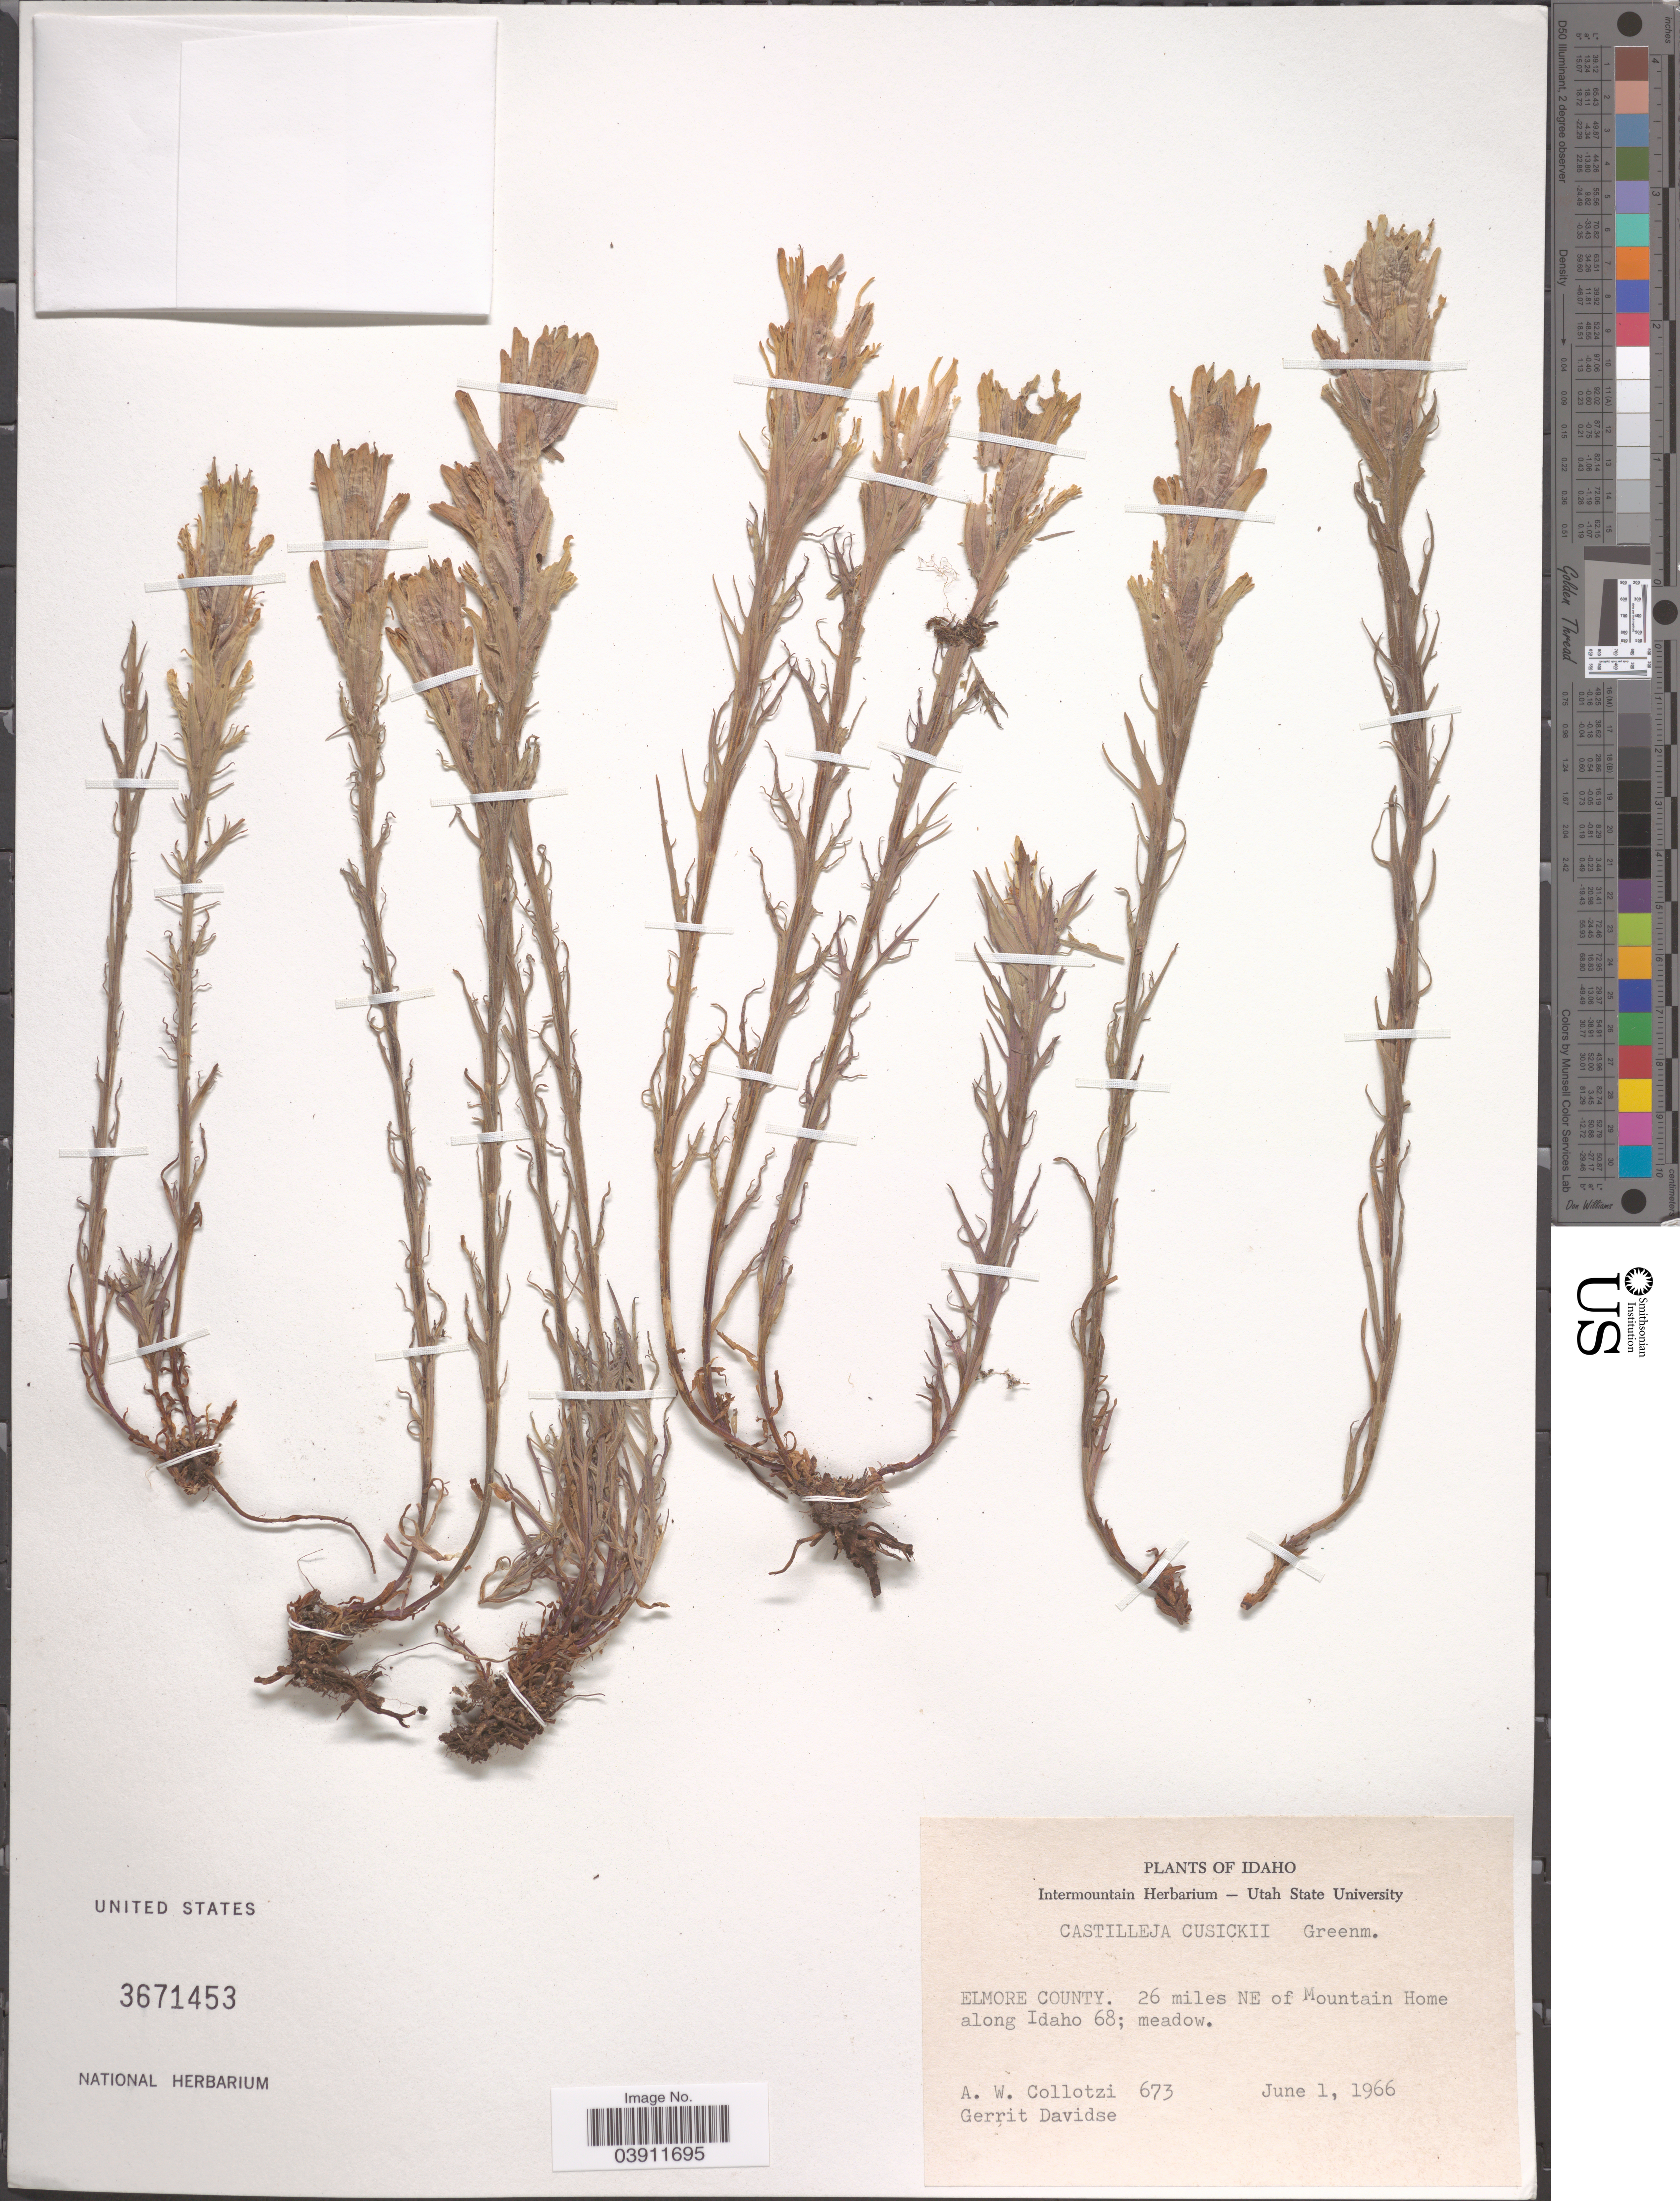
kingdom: Plantae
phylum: Tracheophyta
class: Magnoliopsida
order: Lamiales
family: Orobanchaceae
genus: Castilleja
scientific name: Castilleja cusickii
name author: Greenm.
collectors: A. W. Collotzi & G. Davidse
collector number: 673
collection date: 1966-06-01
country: United States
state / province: Idaho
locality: Elmore County. 26 miles NE of Mountain Home along Idaho 68.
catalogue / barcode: US 3671453